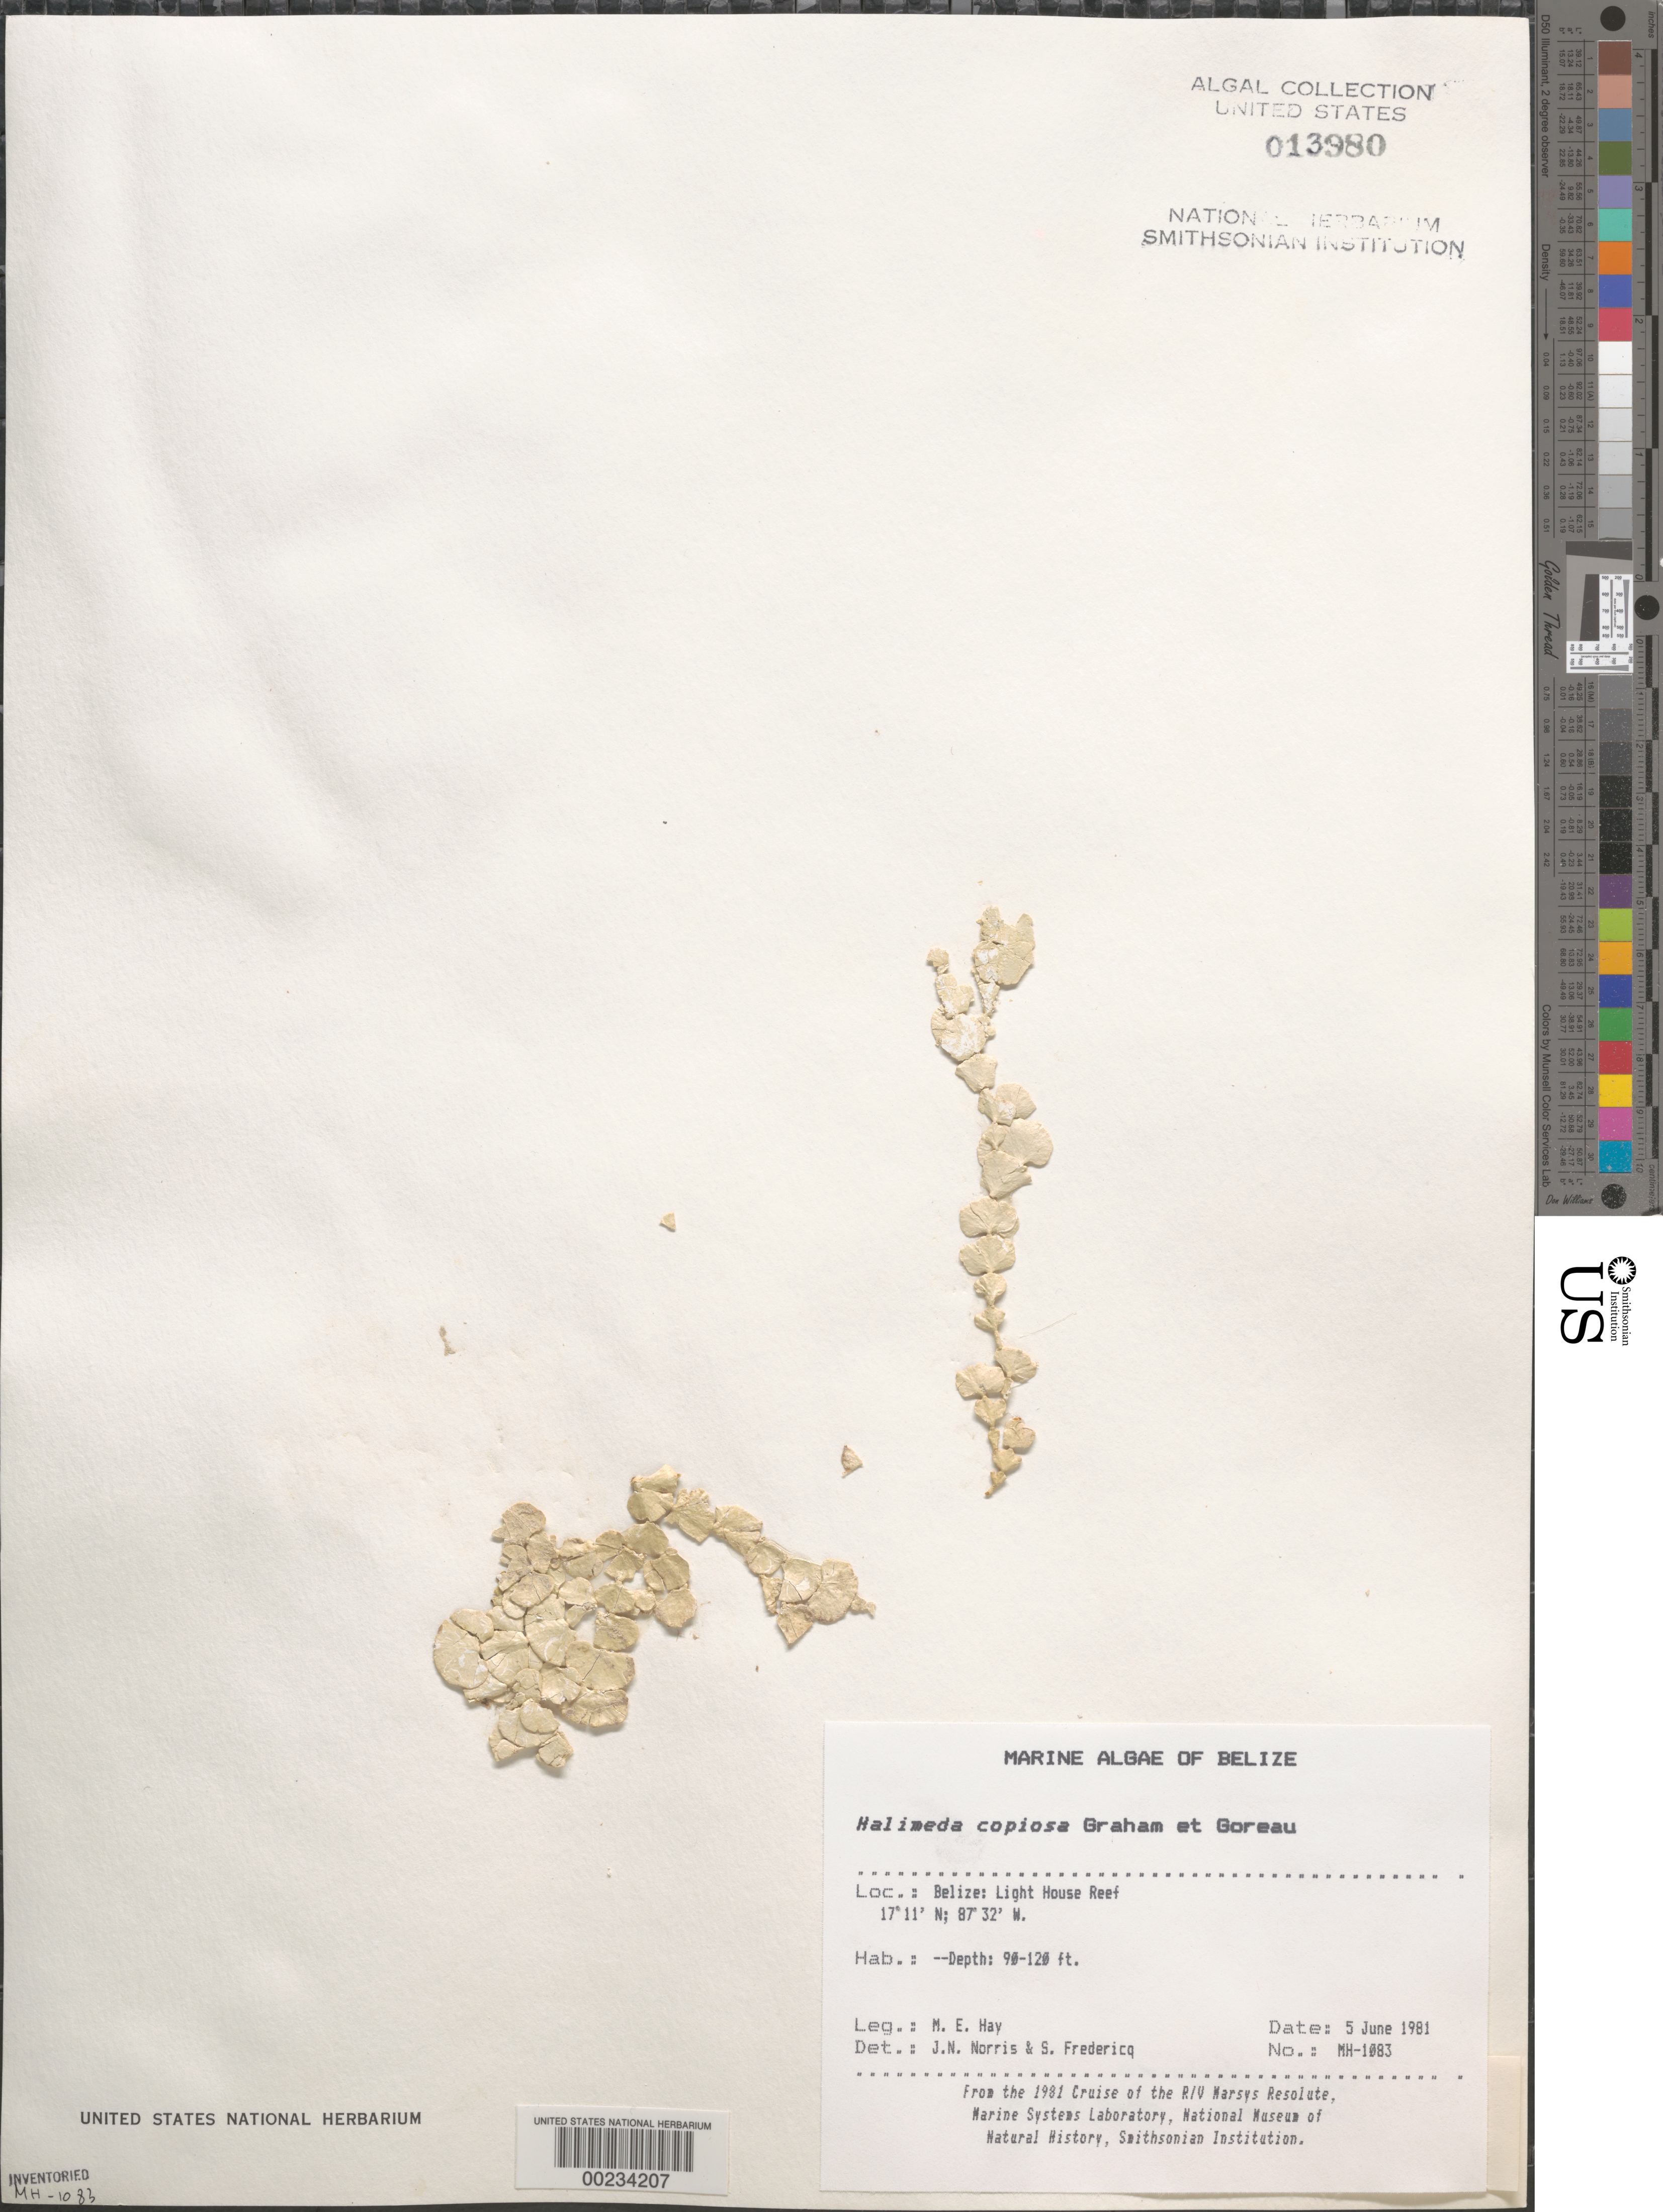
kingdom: Plantae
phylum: Chlorophyta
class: Ulvophyceae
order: Bryopsidales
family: Halimedaceae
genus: Halimeda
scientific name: Halimeda copiosa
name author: Goreau & E.A. Graham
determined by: Norris, J. N.; Fredericq, S.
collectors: M. E. Hay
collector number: MEH-1093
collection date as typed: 05 Jun 1981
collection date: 1981-06-05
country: Belize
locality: Lighthouse reef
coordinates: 17 11'N, 87 32'W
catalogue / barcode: US 13980